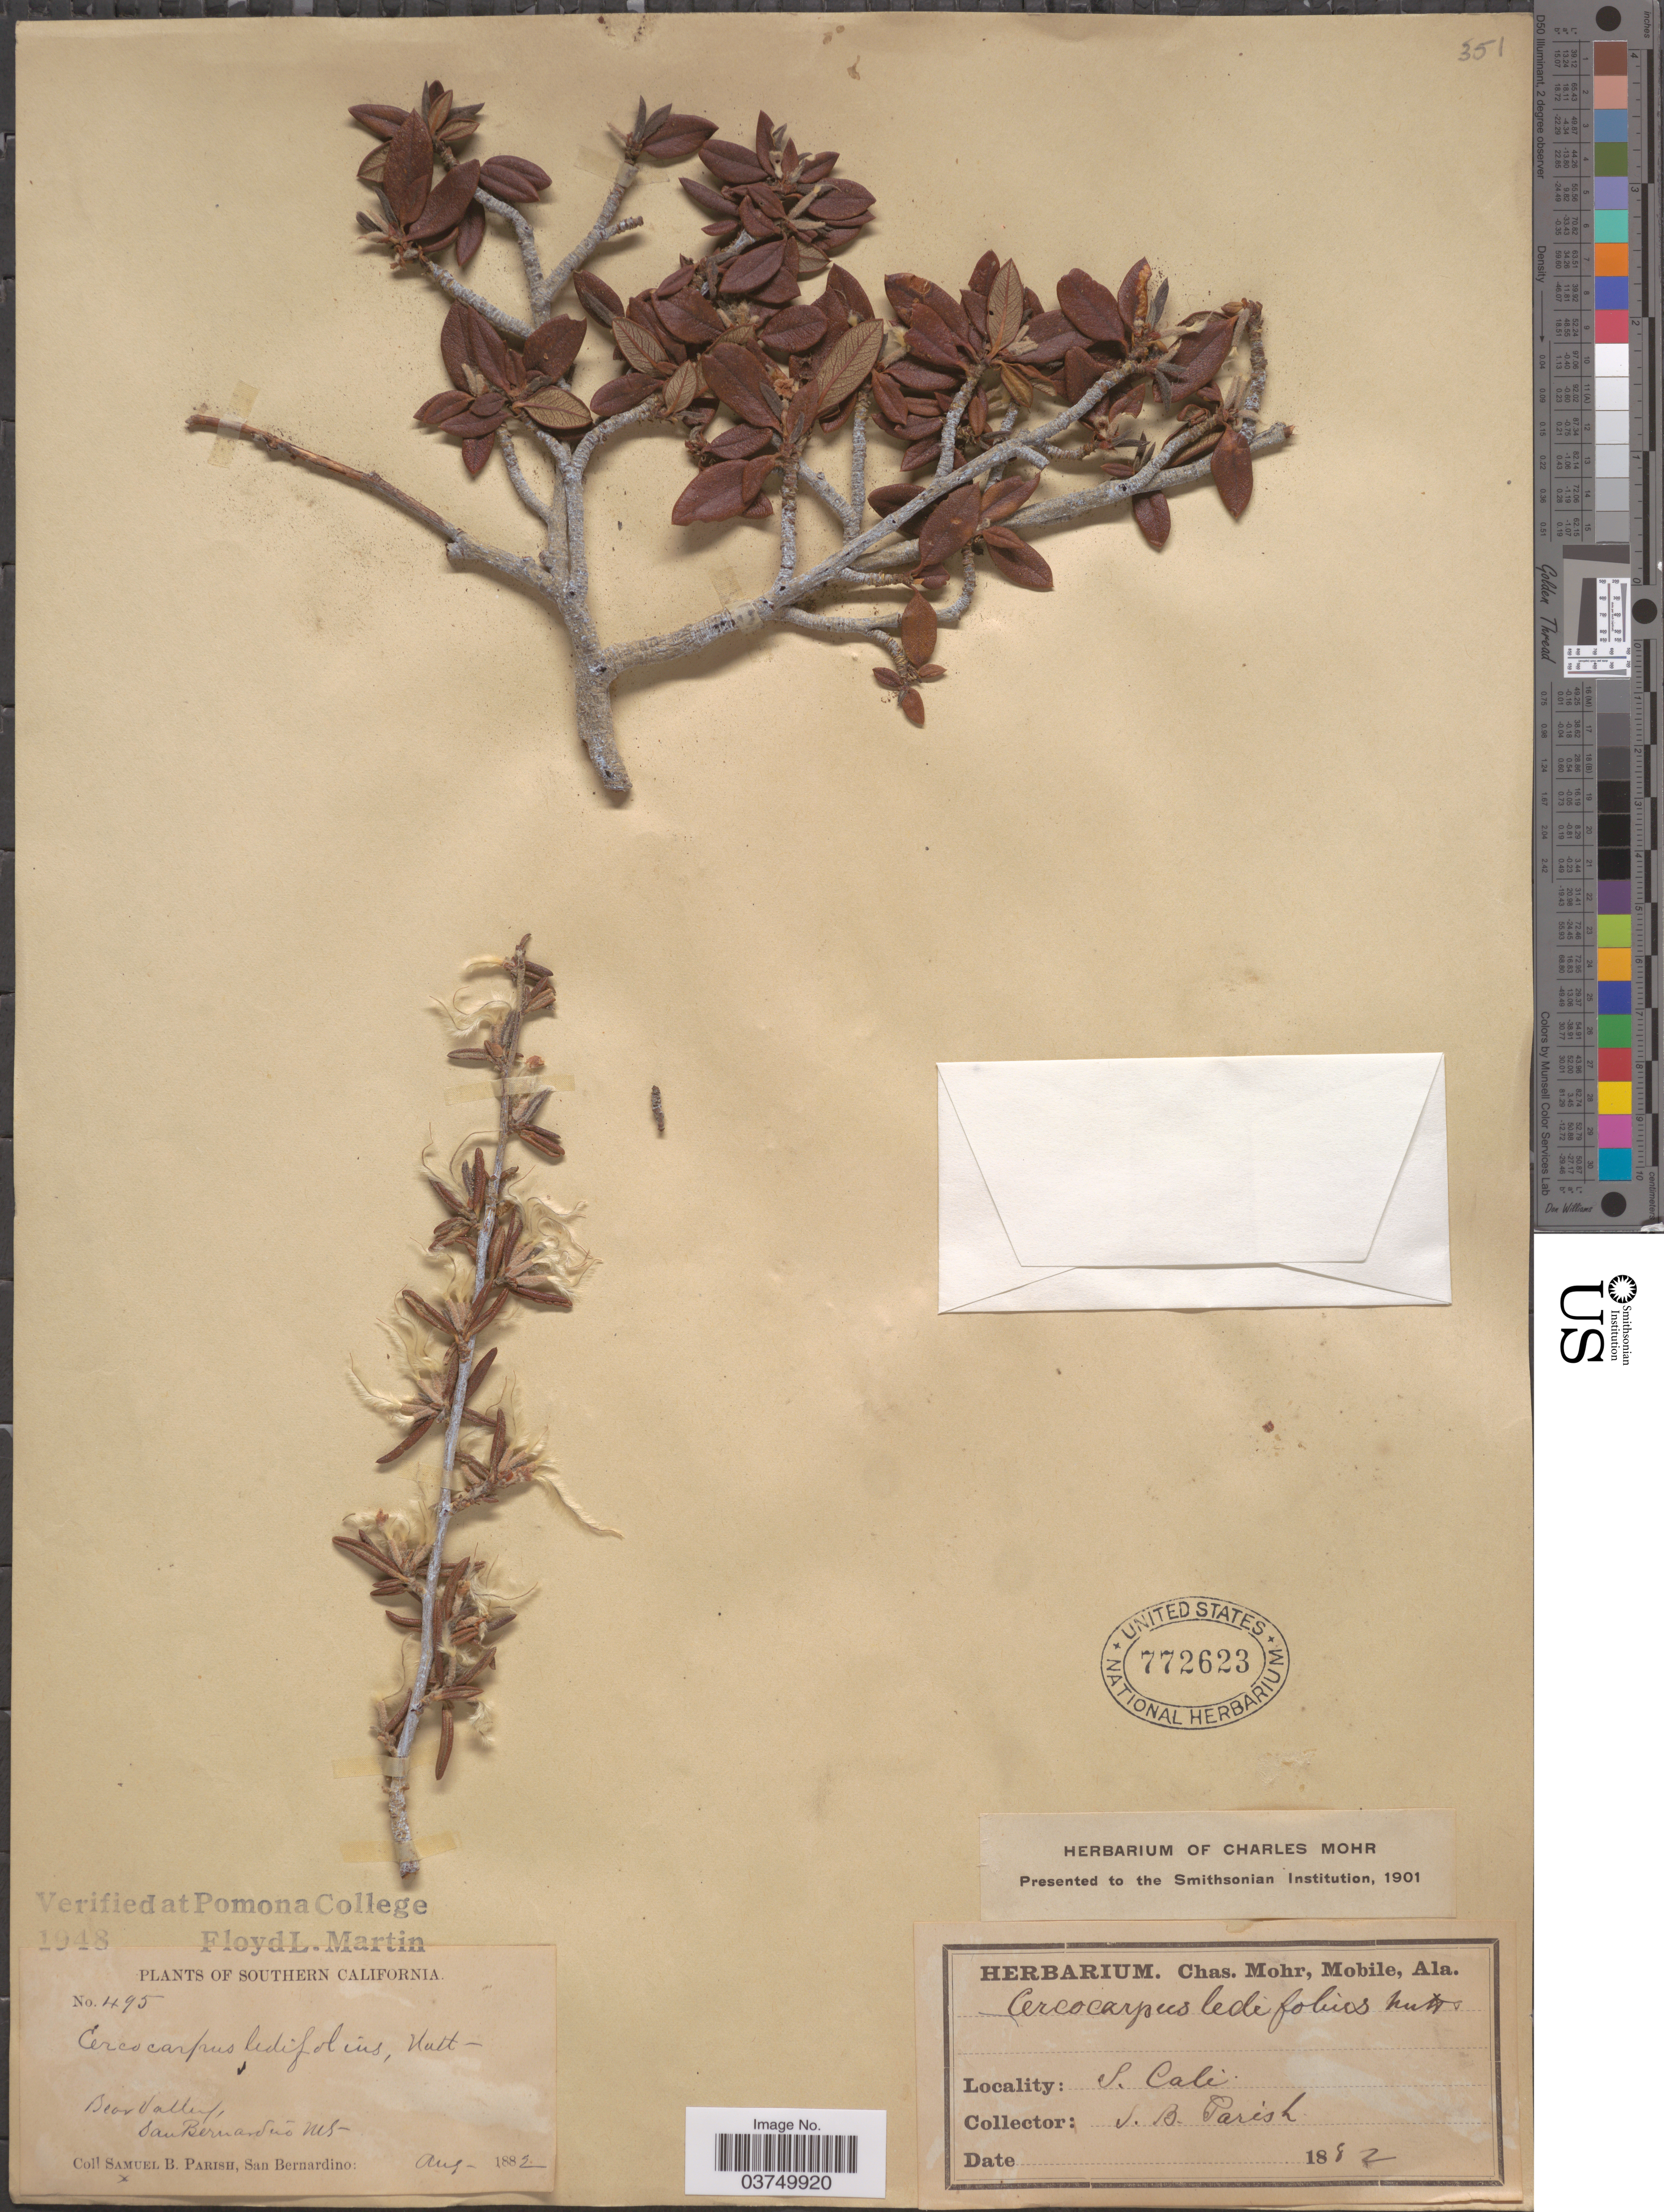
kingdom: Plantae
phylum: Tracheophyta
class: Magnoliopsida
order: Rosales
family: Rosaceae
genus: Cercocarpus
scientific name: Cercocarpus ledifolius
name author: Nutt.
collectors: S. B. Parish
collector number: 495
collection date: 1882-08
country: United States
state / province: California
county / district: San Bernardino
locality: Southern California. Bear Valley, San Bernardino Mts.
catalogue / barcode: US 772623